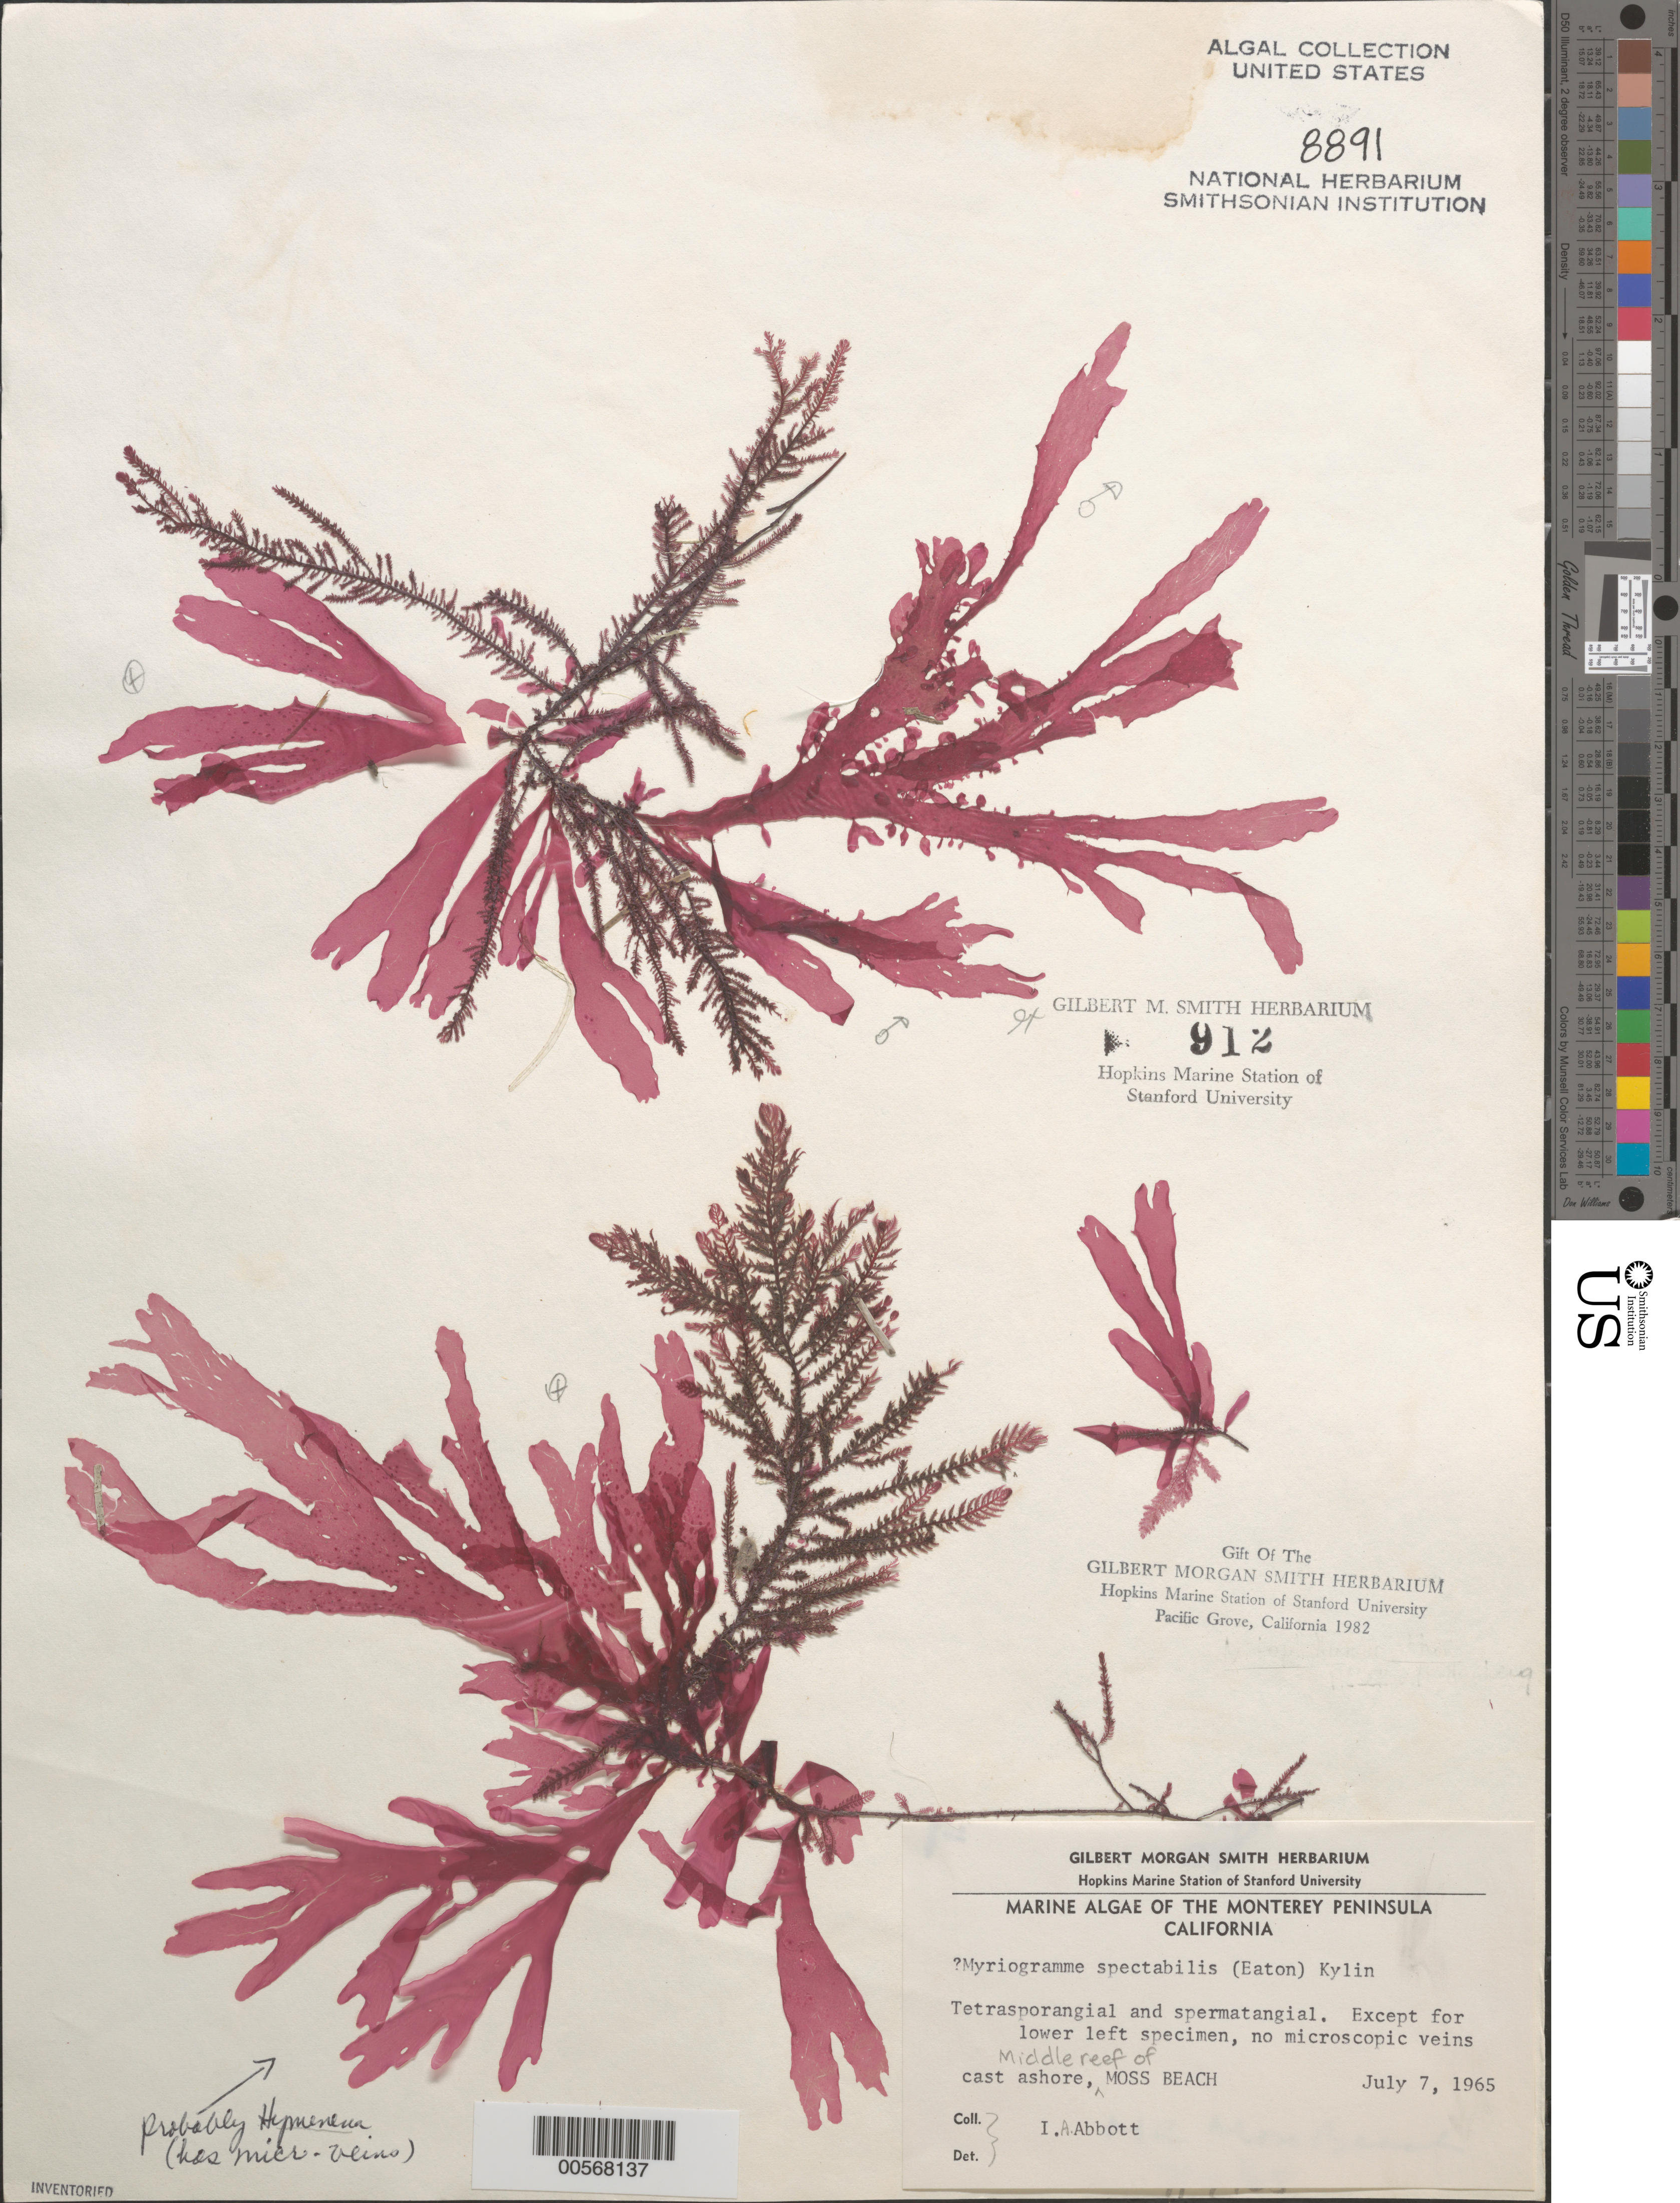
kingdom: Plantae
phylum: Rhodophyta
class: Florideophyceae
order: Ceramiales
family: Delesseriaceae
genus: Myriogramme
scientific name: Myriogramme spectabilis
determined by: Abbott, Isabella A.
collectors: I. A. Abbott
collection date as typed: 07 Jul 1965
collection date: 1965-07-07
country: United States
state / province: California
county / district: Monterey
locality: Middle Reef of Moss Beach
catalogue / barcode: US 8891